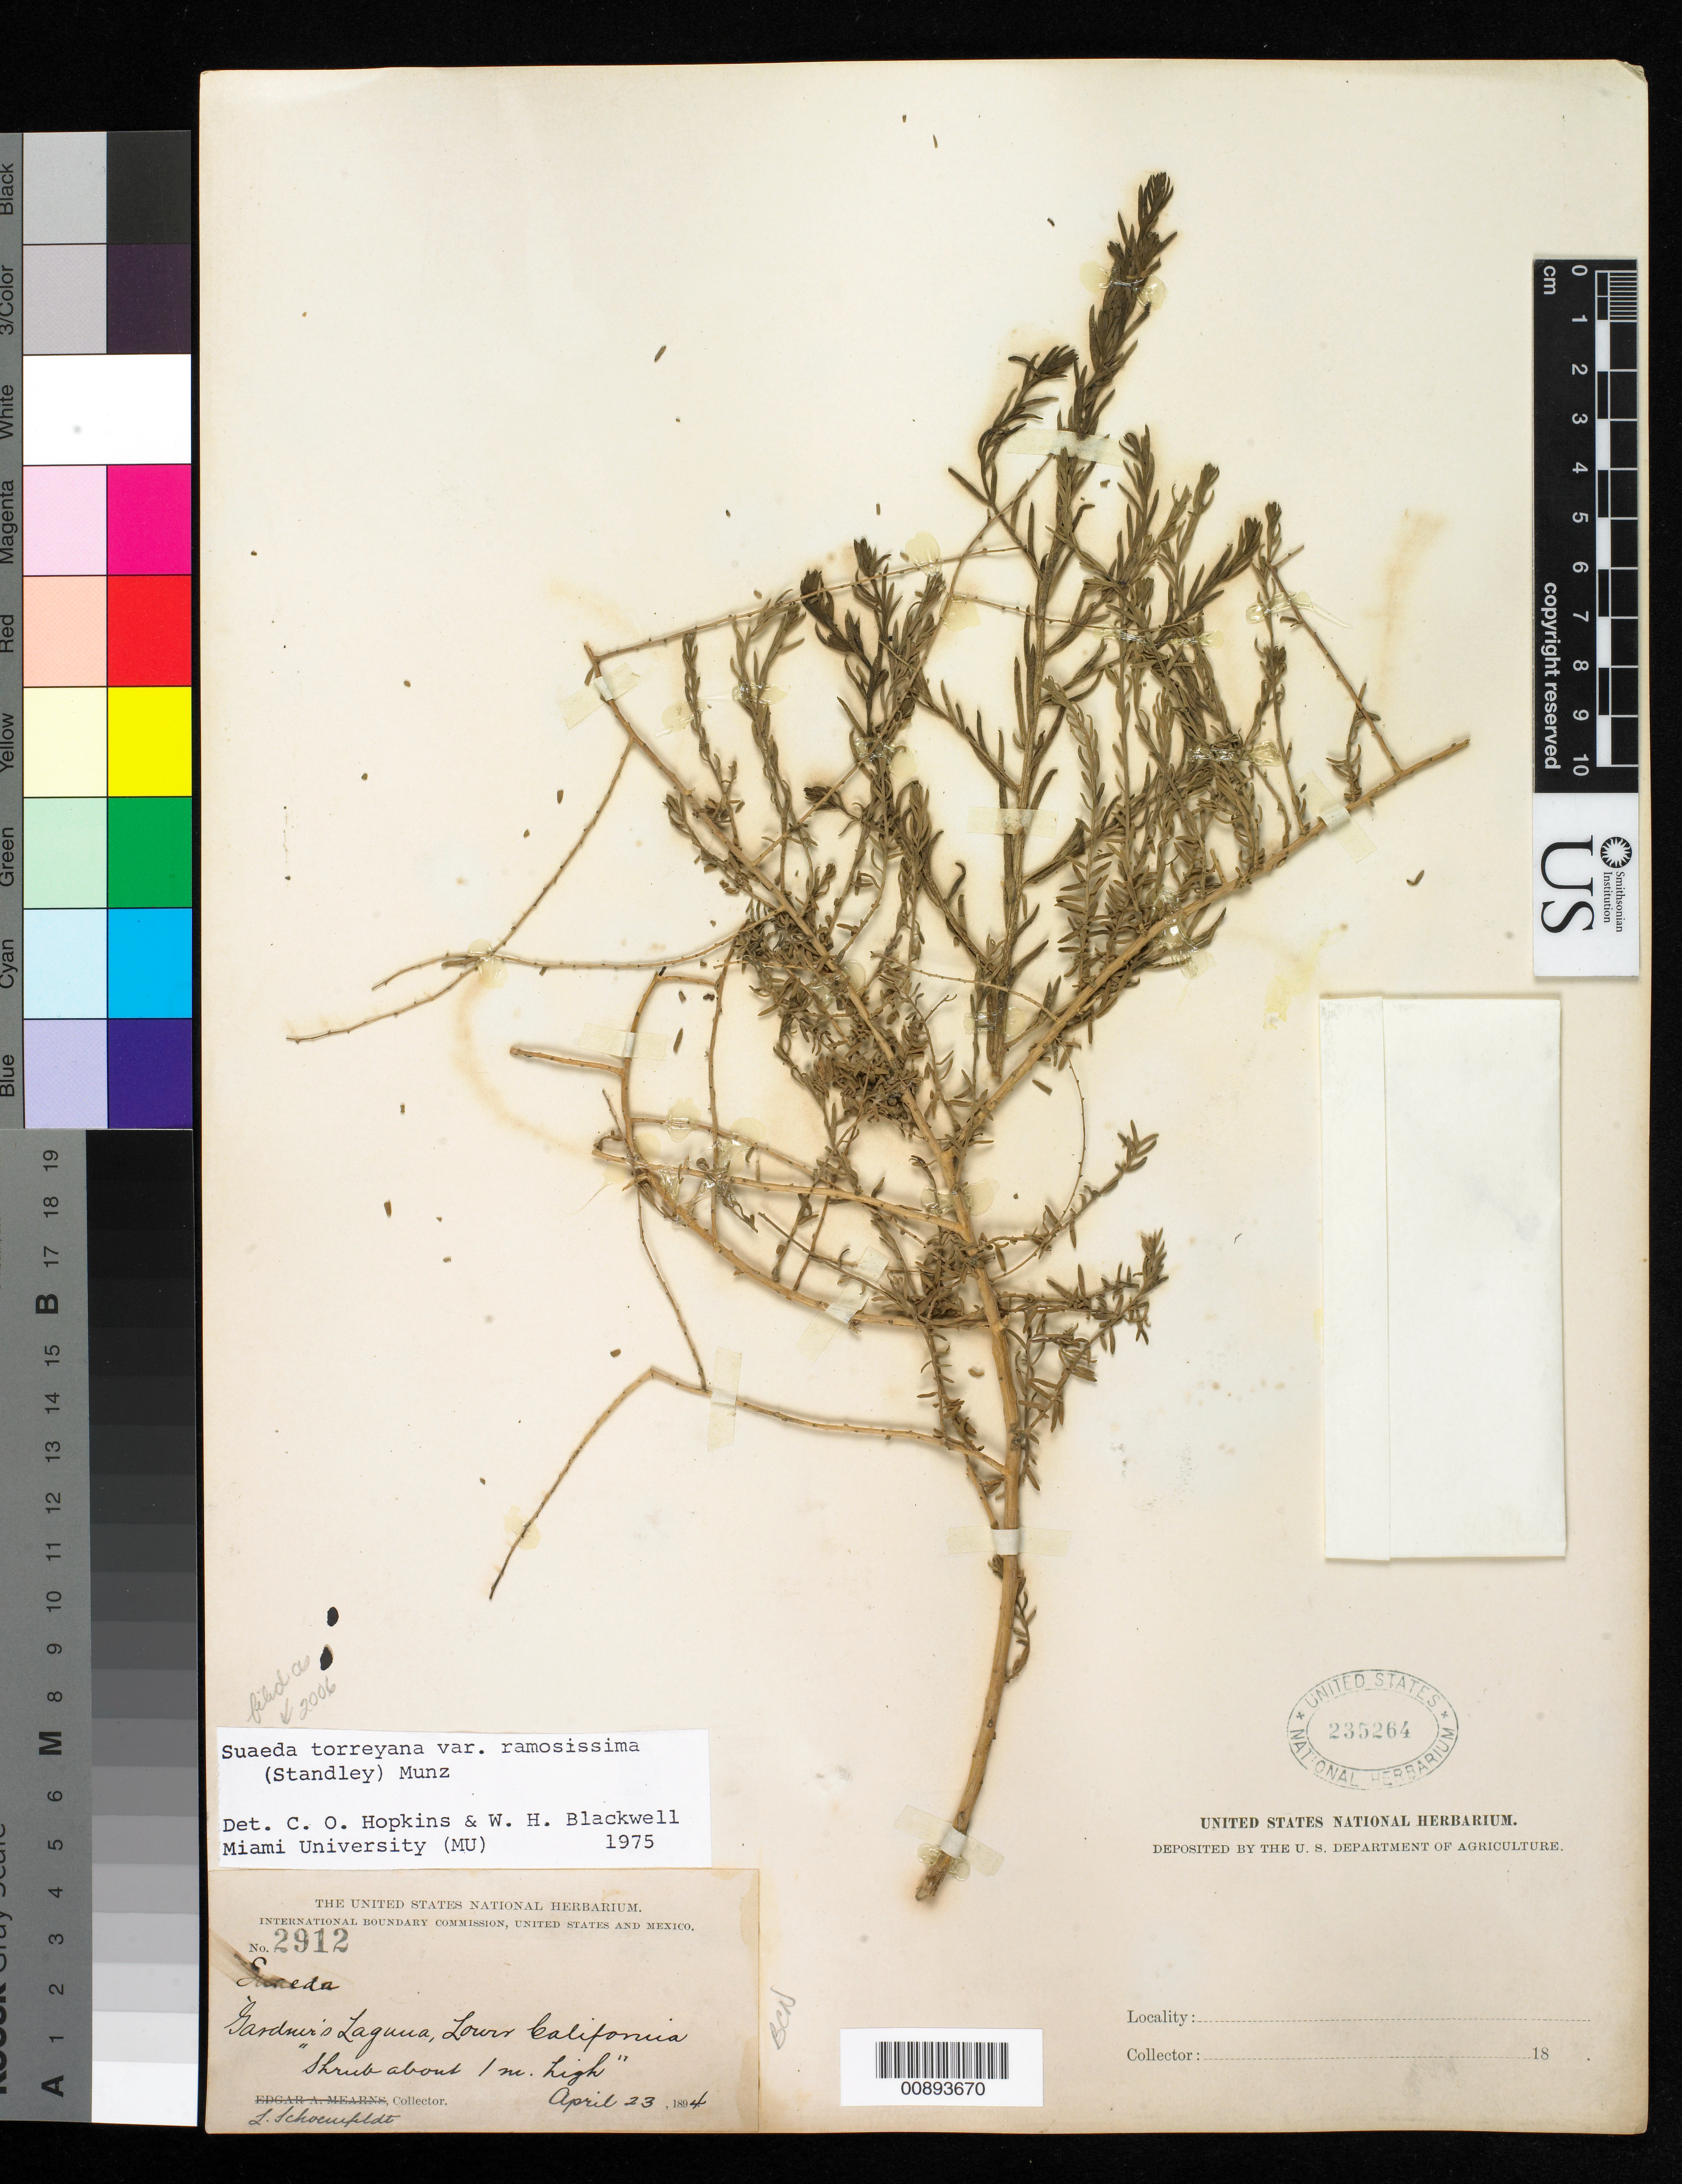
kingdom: Plantae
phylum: Tracheophyta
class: Magnoliopsida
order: Caryophyllales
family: Amaranthaceae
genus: Suaeda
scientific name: Suaeda torreyana var. ramosissima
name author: (Standl.) Munz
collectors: L. Schoenfeldt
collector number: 2912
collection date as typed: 23 Apr 1894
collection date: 1894-04-23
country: Mexico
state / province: Baja California Norte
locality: Garduer's Laguna, Baja California.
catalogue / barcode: US 235264